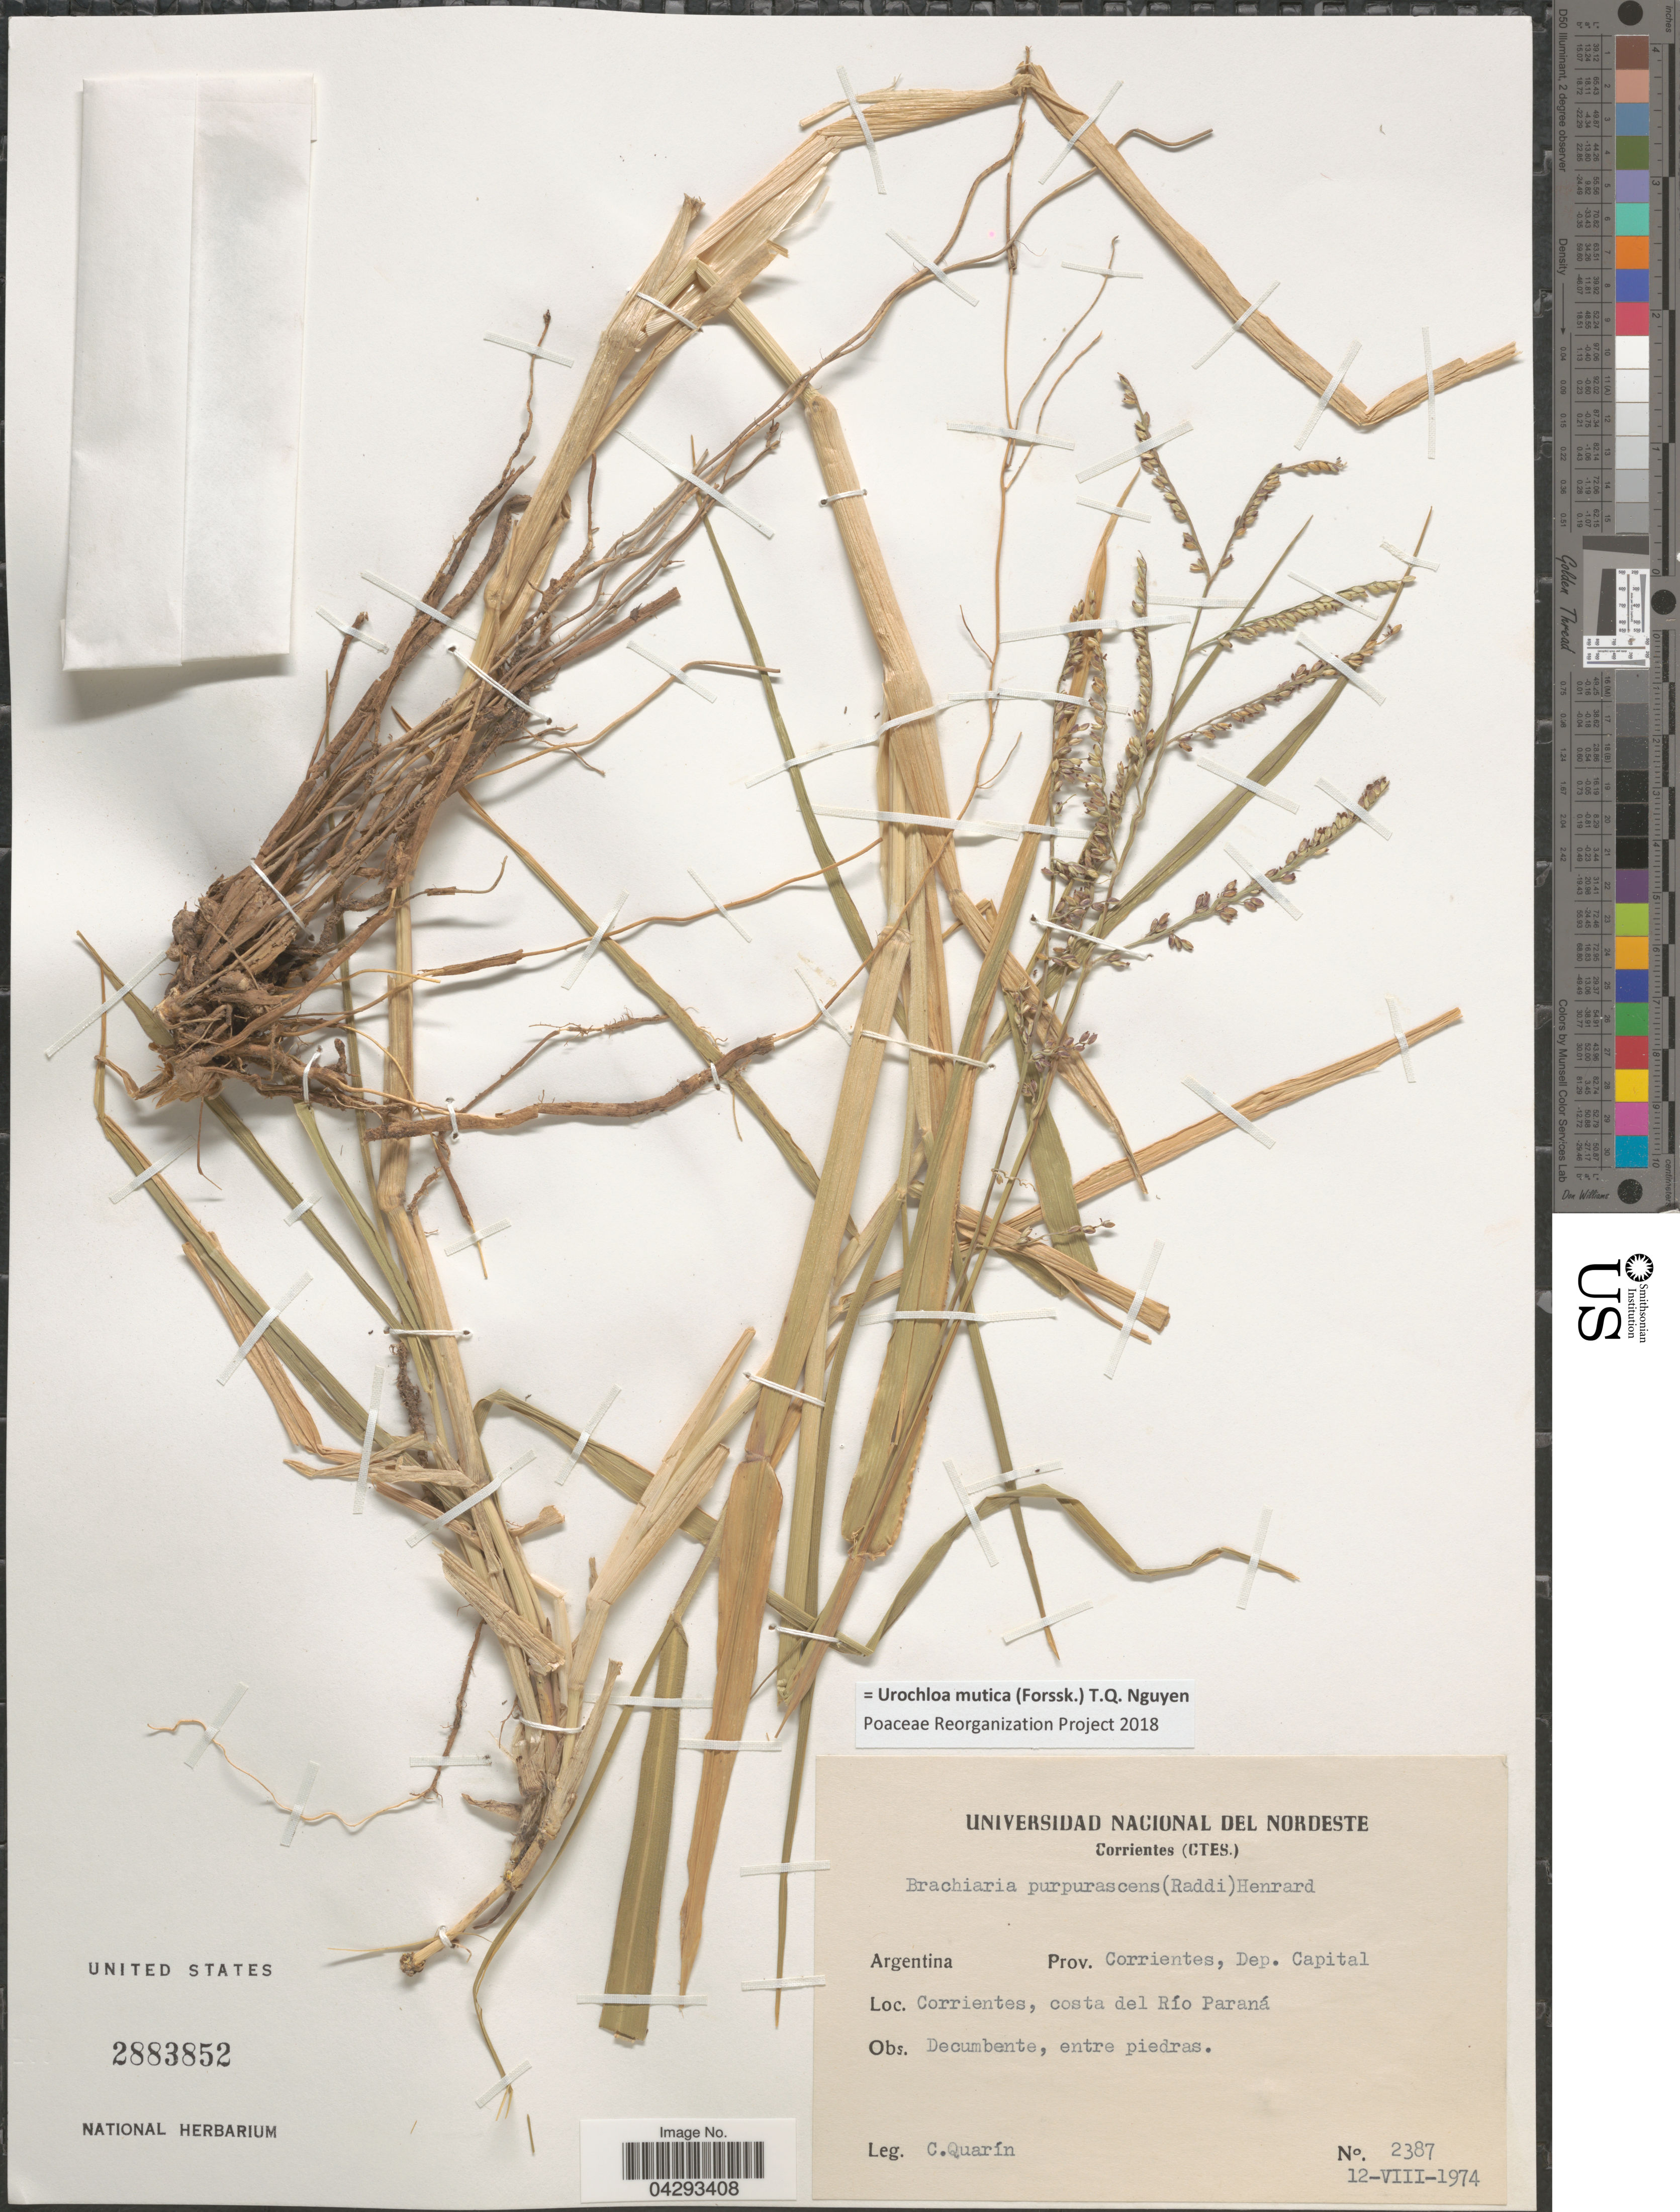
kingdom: Plantae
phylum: Tracheophyta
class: Liliopsida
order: Poales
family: Poaceae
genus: Urochloa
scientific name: Urochloa mutica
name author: (Forssk.) T.Q. Nguyen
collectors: C. Quarin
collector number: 2387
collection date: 1974-08-12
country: Argentina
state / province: Corrientes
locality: Dep. Capital. Corrientes, costa del Río Paraná.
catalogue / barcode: US 2883852